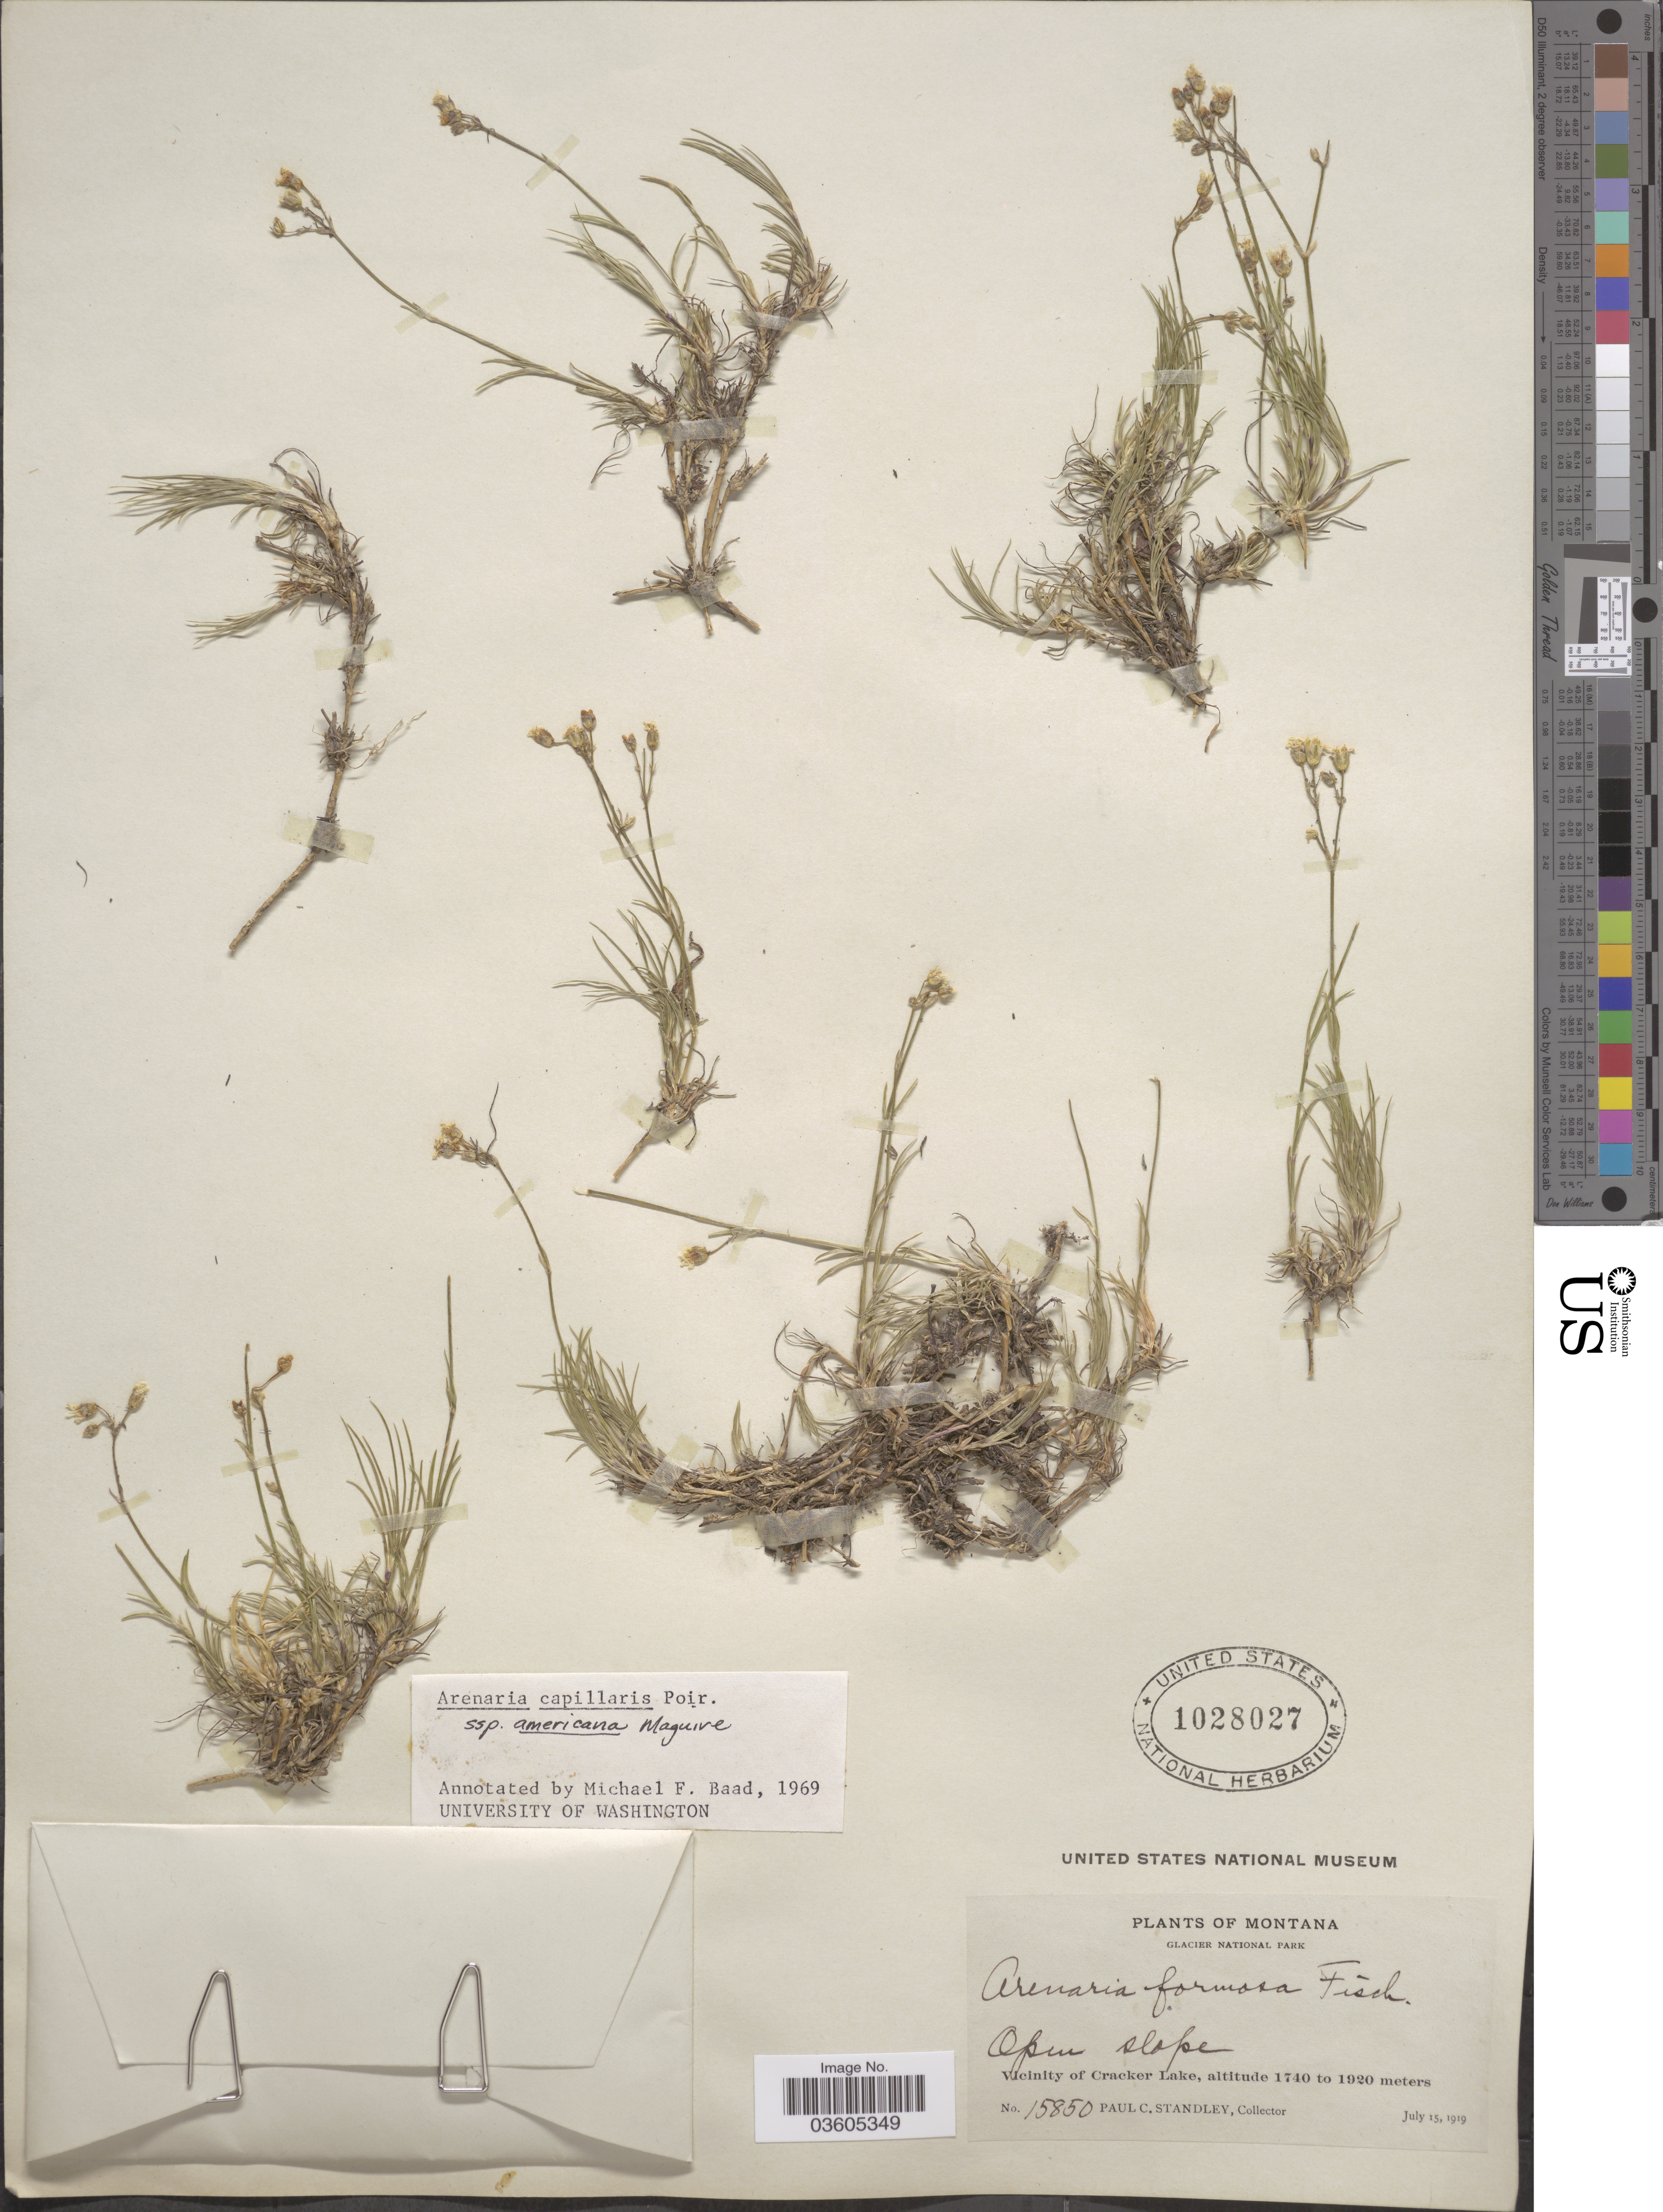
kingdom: Plantae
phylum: Tracheophyta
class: Magnoliopsida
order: Caryophyllales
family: Caryophyllaceae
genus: Eremogone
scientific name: Eremogone capillaris var. americana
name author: (Maguire) R.L. Hartm. & Rabeler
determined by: U.S. National Herbarium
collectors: P. C. Standley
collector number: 15850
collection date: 1919-07-15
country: United States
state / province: Montana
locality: Glacier National Park. Vicinity of Cracker Lake.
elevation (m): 1740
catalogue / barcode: US 1028027